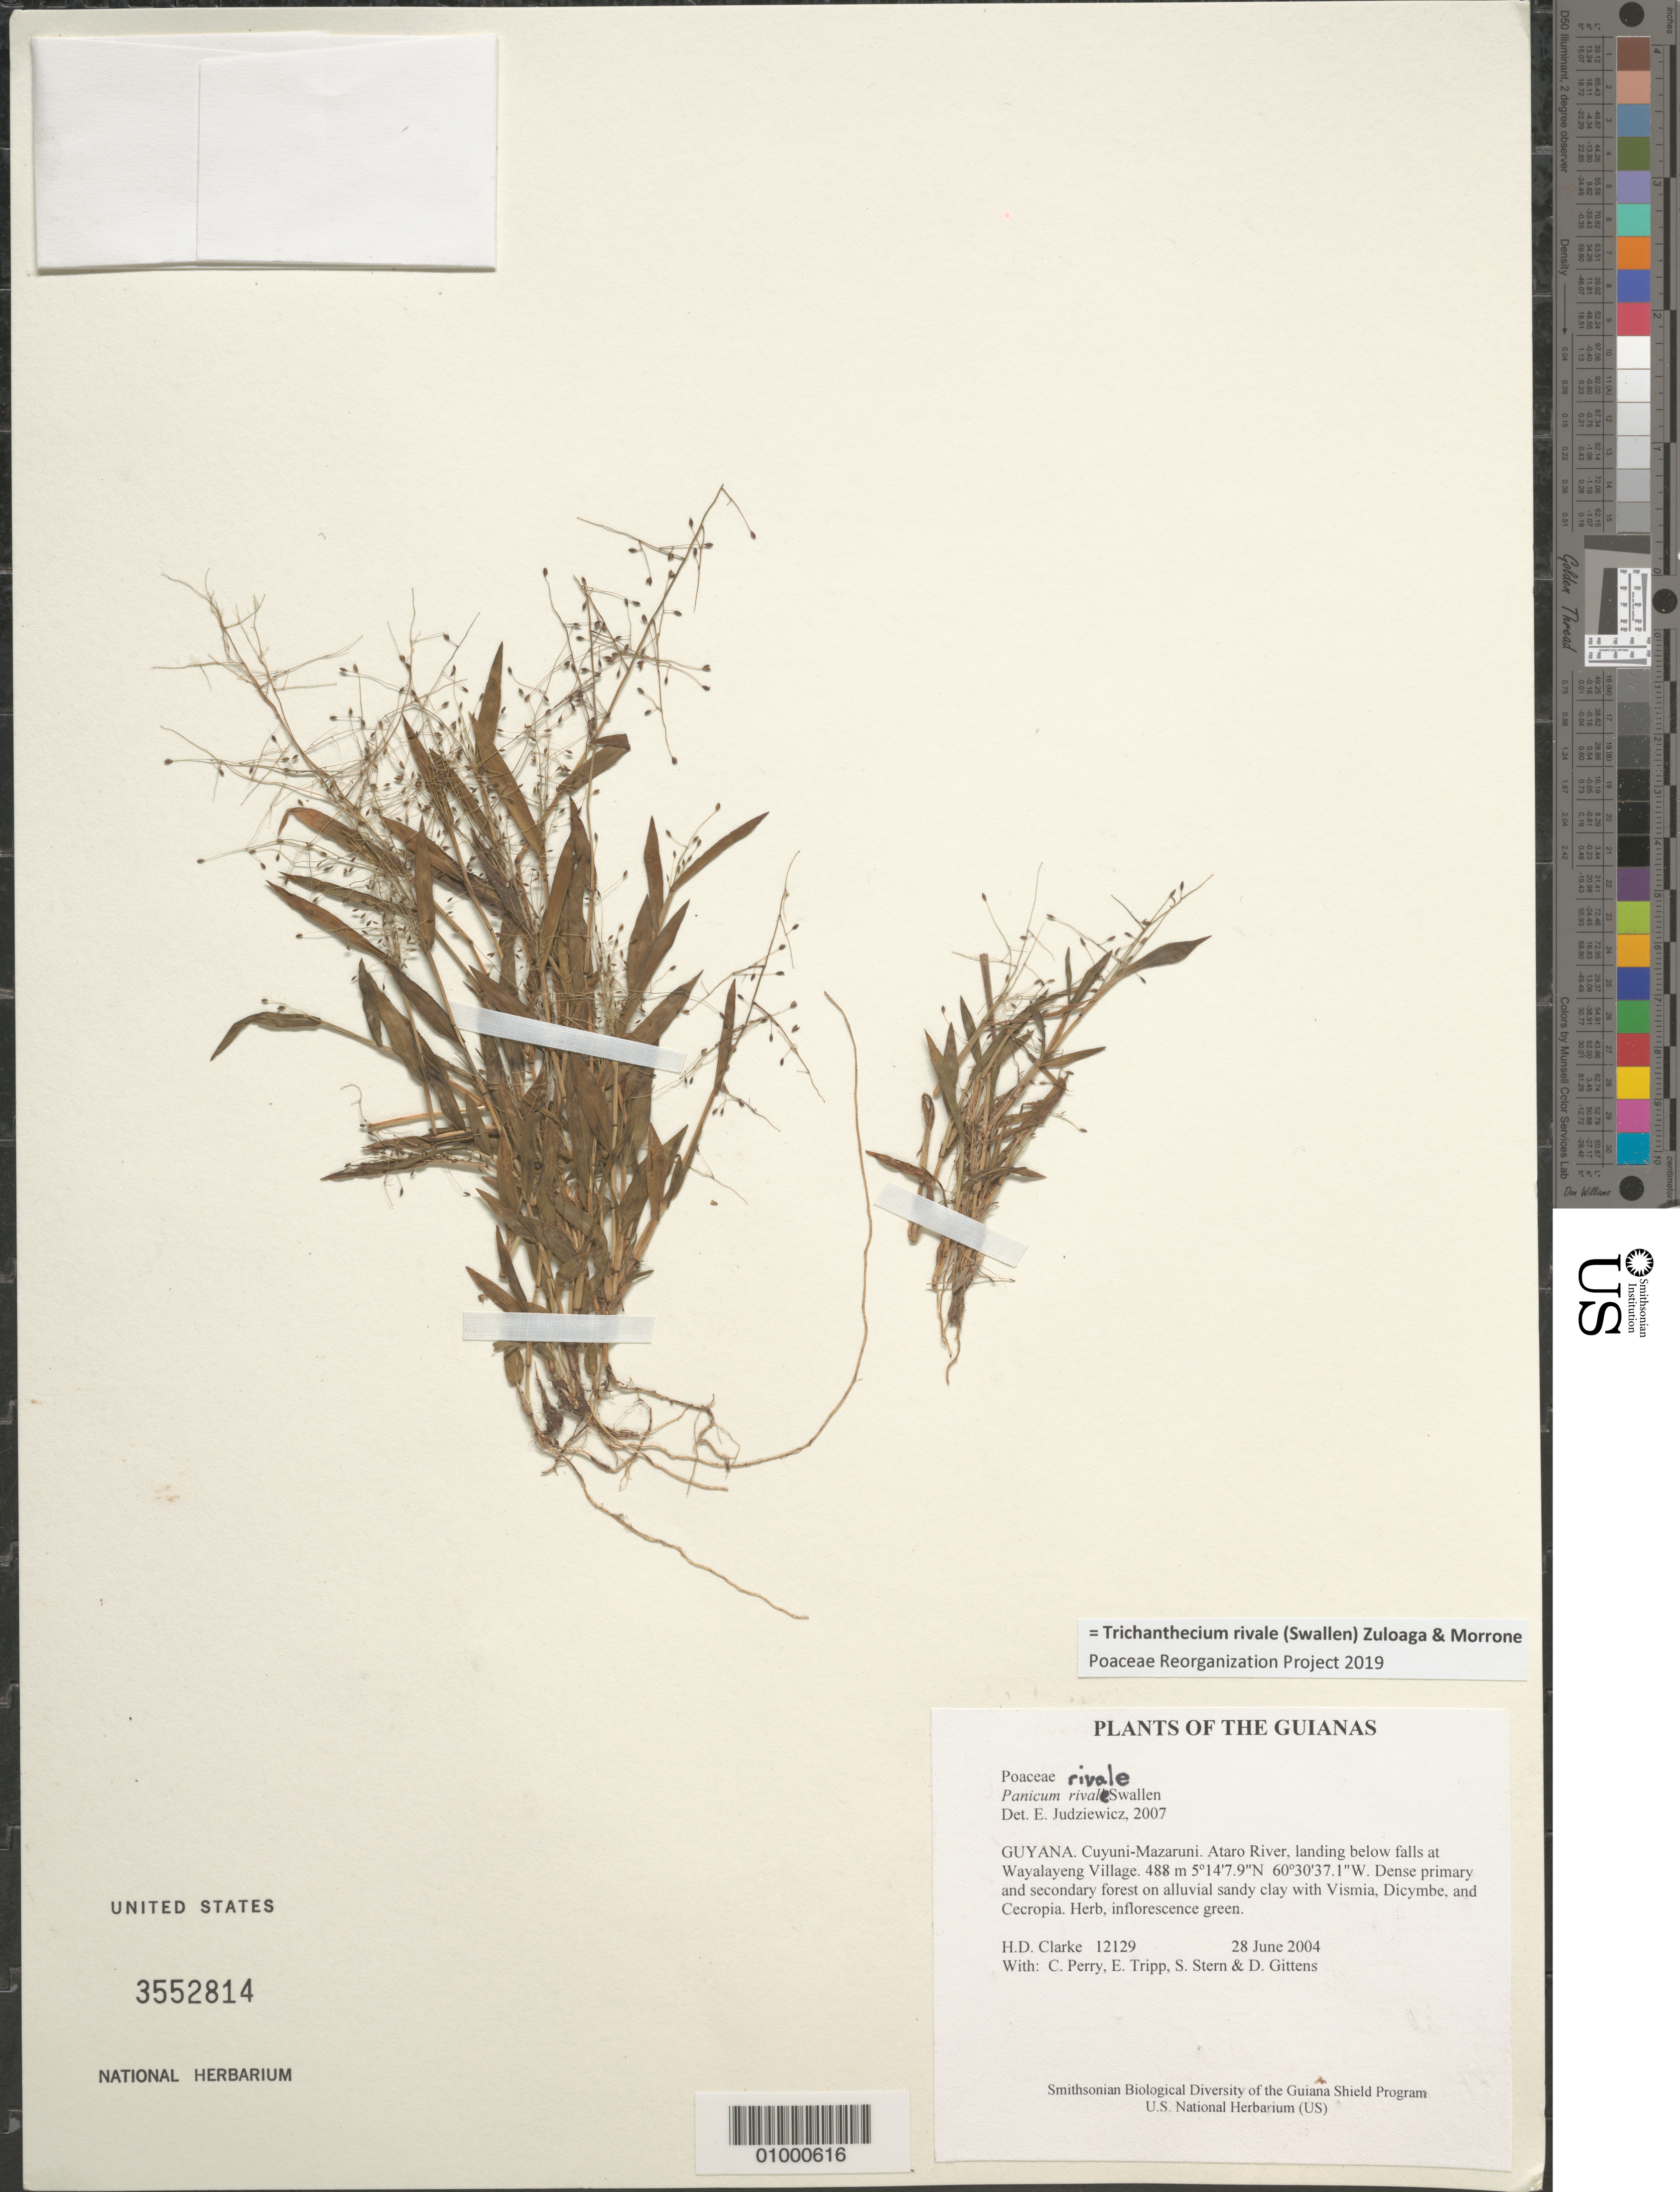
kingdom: Plantae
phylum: Tracheophyta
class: Liliopsida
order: Poales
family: Poaceae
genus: Trichanthecium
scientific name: Trichanthecium rivale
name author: (Swallen) Zuloaga & Morrone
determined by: Poaceae Reorganization Project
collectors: H. D. Clarke, C. Perry, E. Tripp, S. R. Stern & D. Gittens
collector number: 12129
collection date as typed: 28 June 2004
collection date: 2004-06-28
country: Guyana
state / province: Cuyuni-Mazaruni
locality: Ataro River, landing below falls at Wayalayeng Village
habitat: Dense primary and secondary forest on alluvial sandy clay with Vismia, Dicymbe, and Cecropia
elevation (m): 488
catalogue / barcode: US 3552814